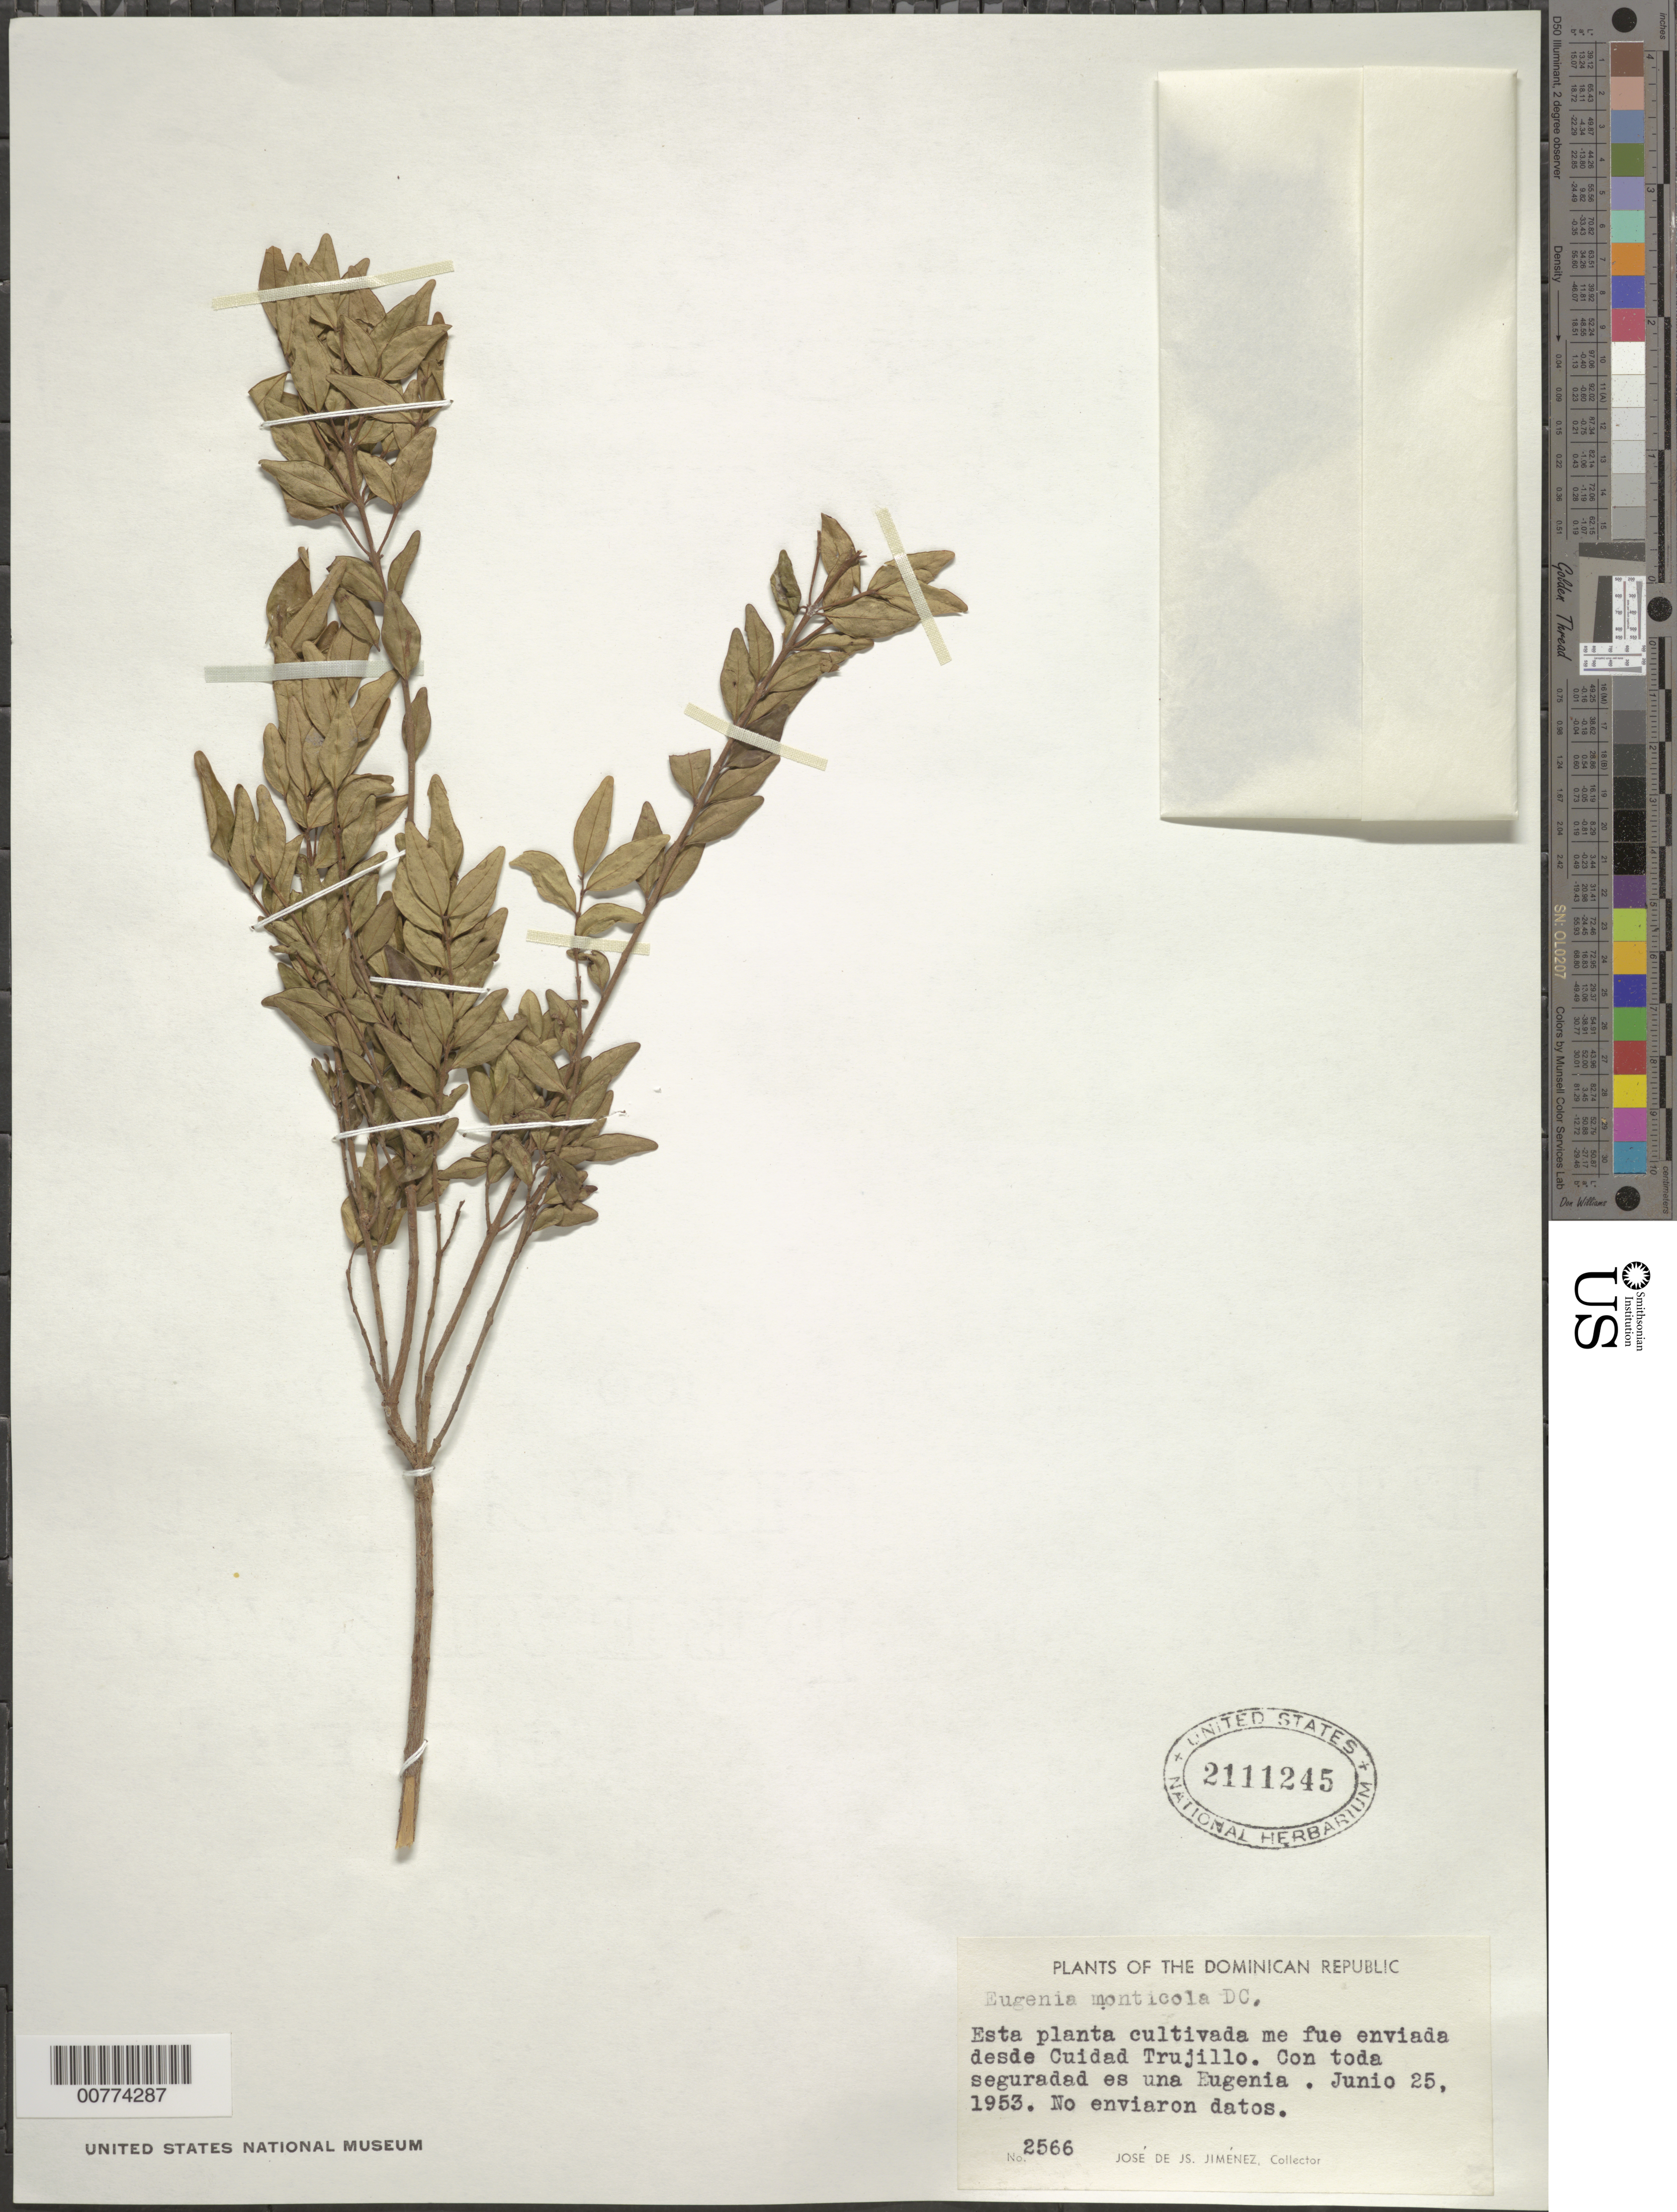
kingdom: Plantae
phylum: Tracheophyta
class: Magnoliopsida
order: Myrtales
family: Myrtaceae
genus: Eugenia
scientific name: Eugenia monticola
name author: (Sw.) DC.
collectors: J. J. Jiménez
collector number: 2566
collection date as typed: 25 Jun 1953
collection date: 1953-06-25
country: Dominican Republic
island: Hispaniola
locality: Ciudad Trujillo.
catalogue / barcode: US 2111245